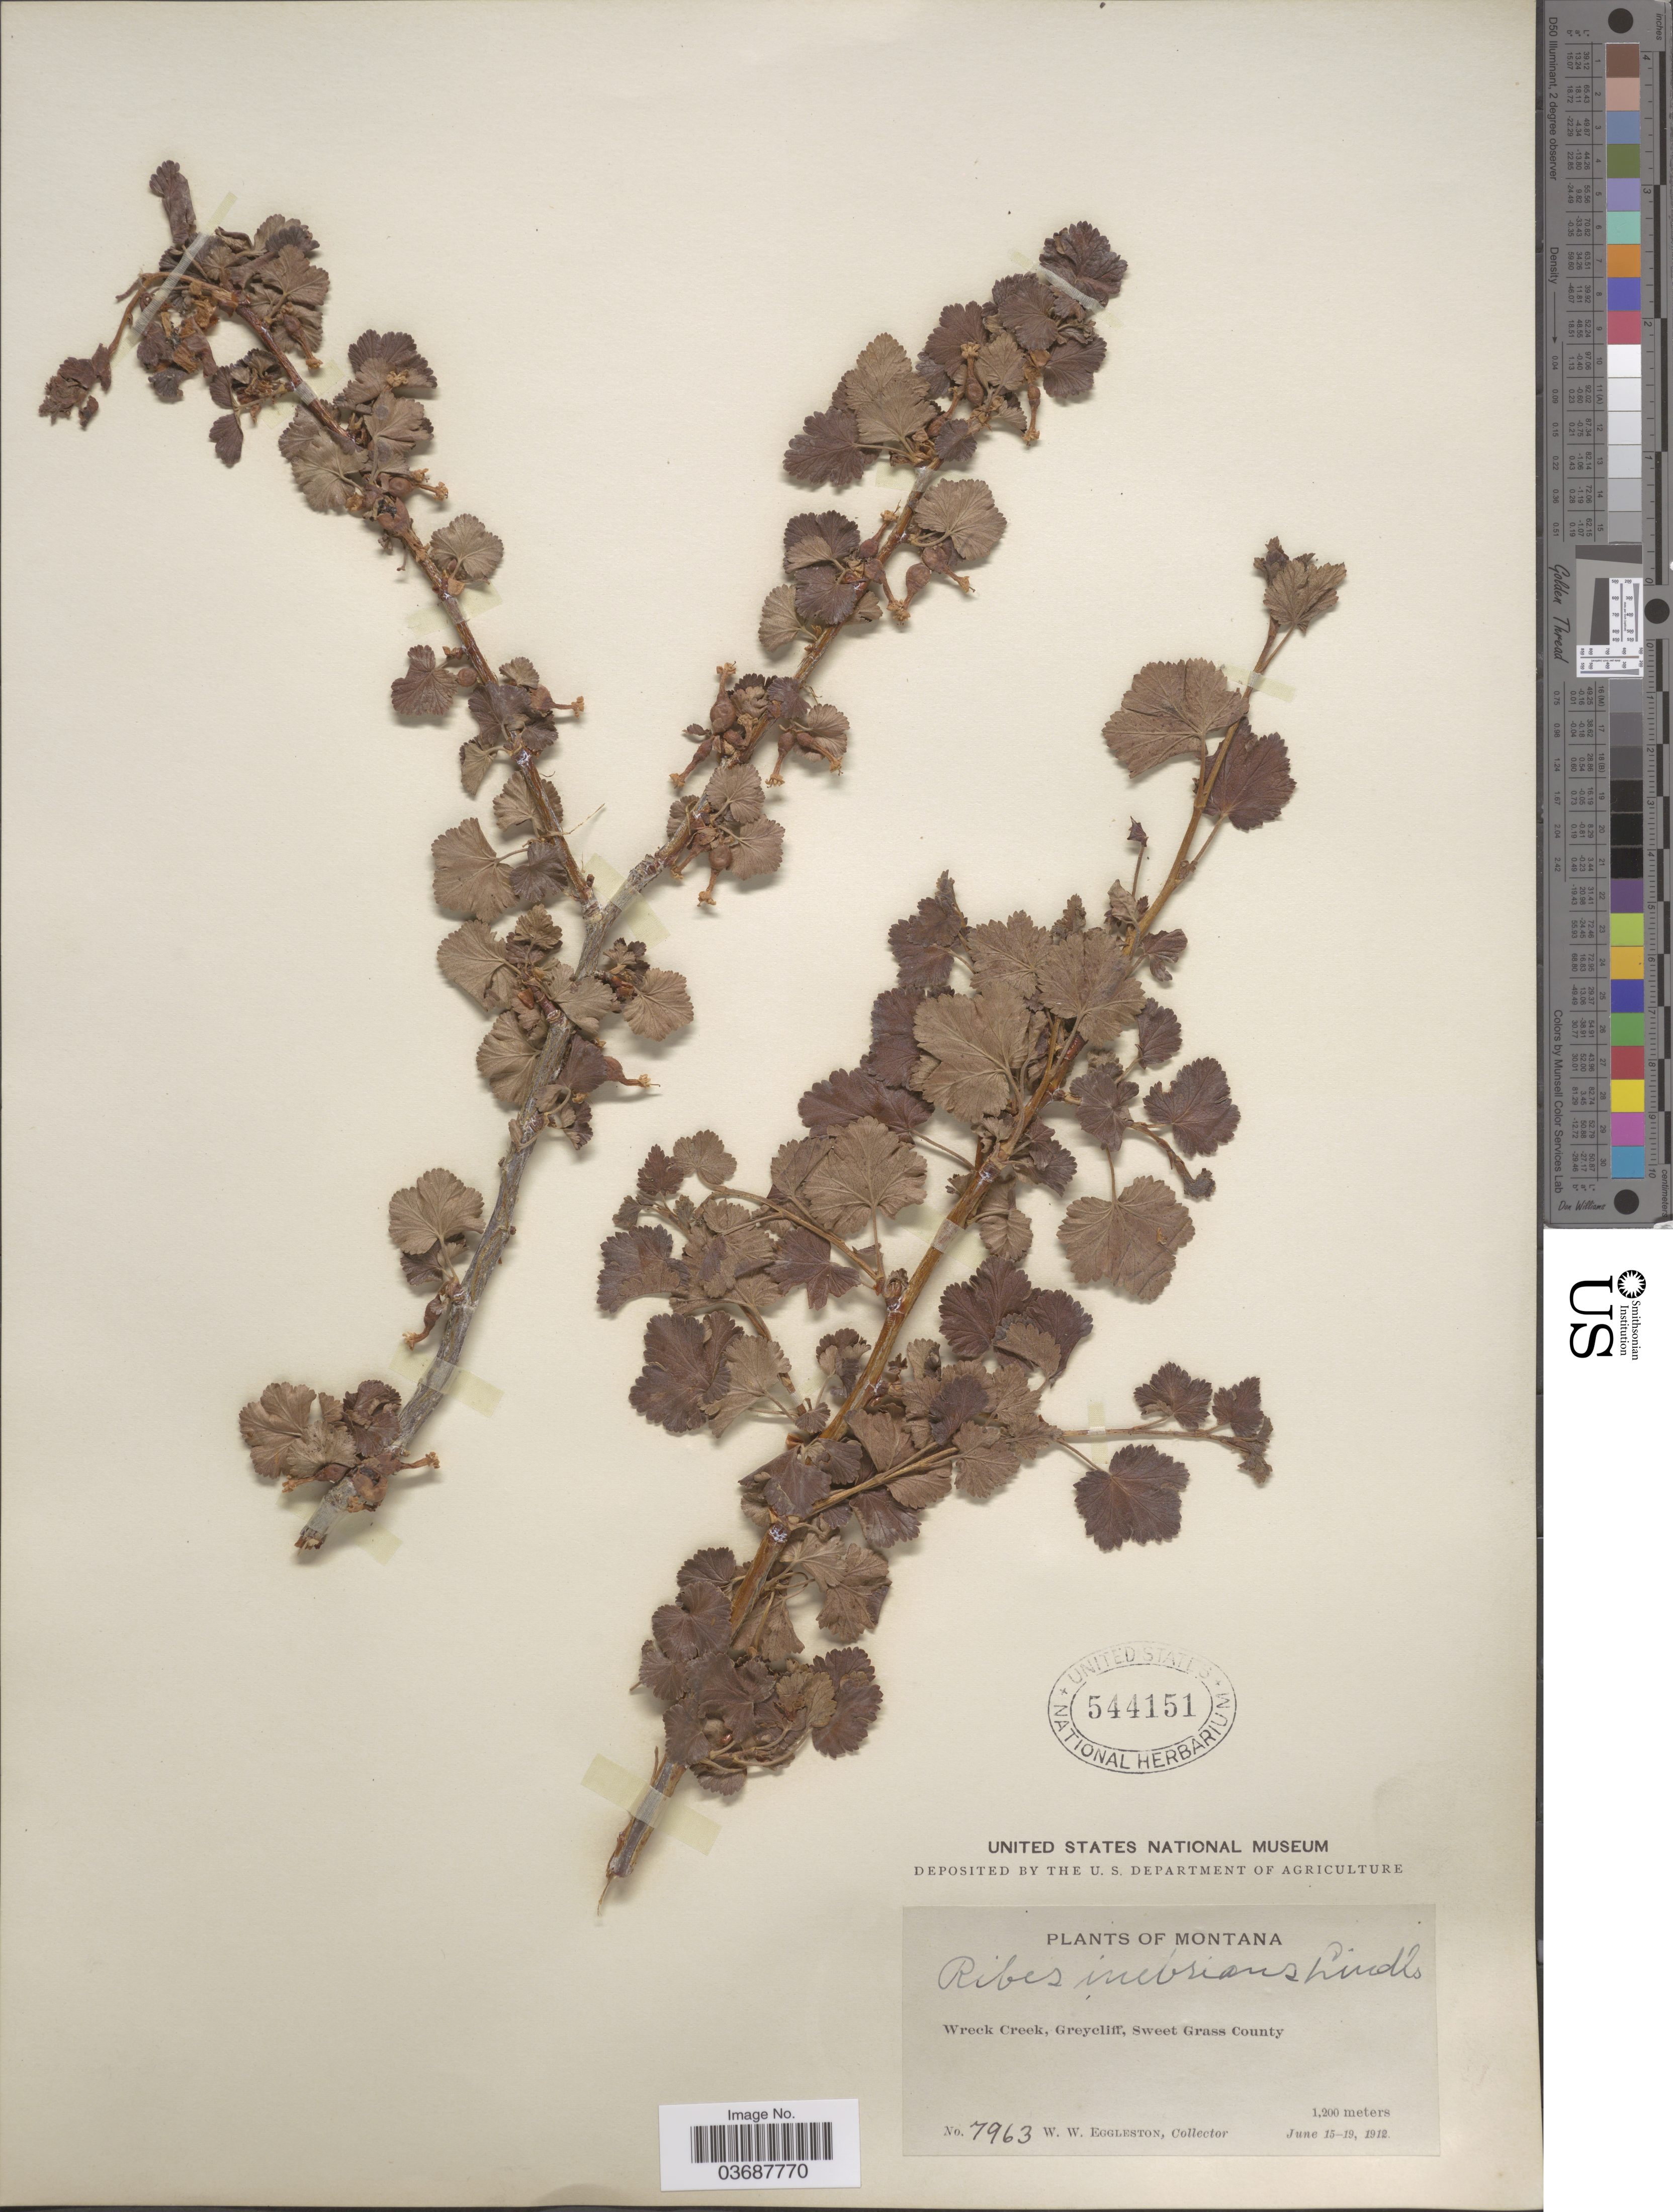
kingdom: Plantae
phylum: Tracheophyta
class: Magnoliopsida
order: Saxifragales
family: Grossulariaceae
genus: Ribes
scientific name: Ribes inebrians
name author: Lindl.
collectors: W. W. Eggleston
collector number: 7963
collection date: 1912-06-15/1912-06-19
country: United States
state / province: Montana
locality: Wreck Creek, Greycliff, Sweet Grass County.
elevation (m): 1200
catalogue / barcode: US 544151